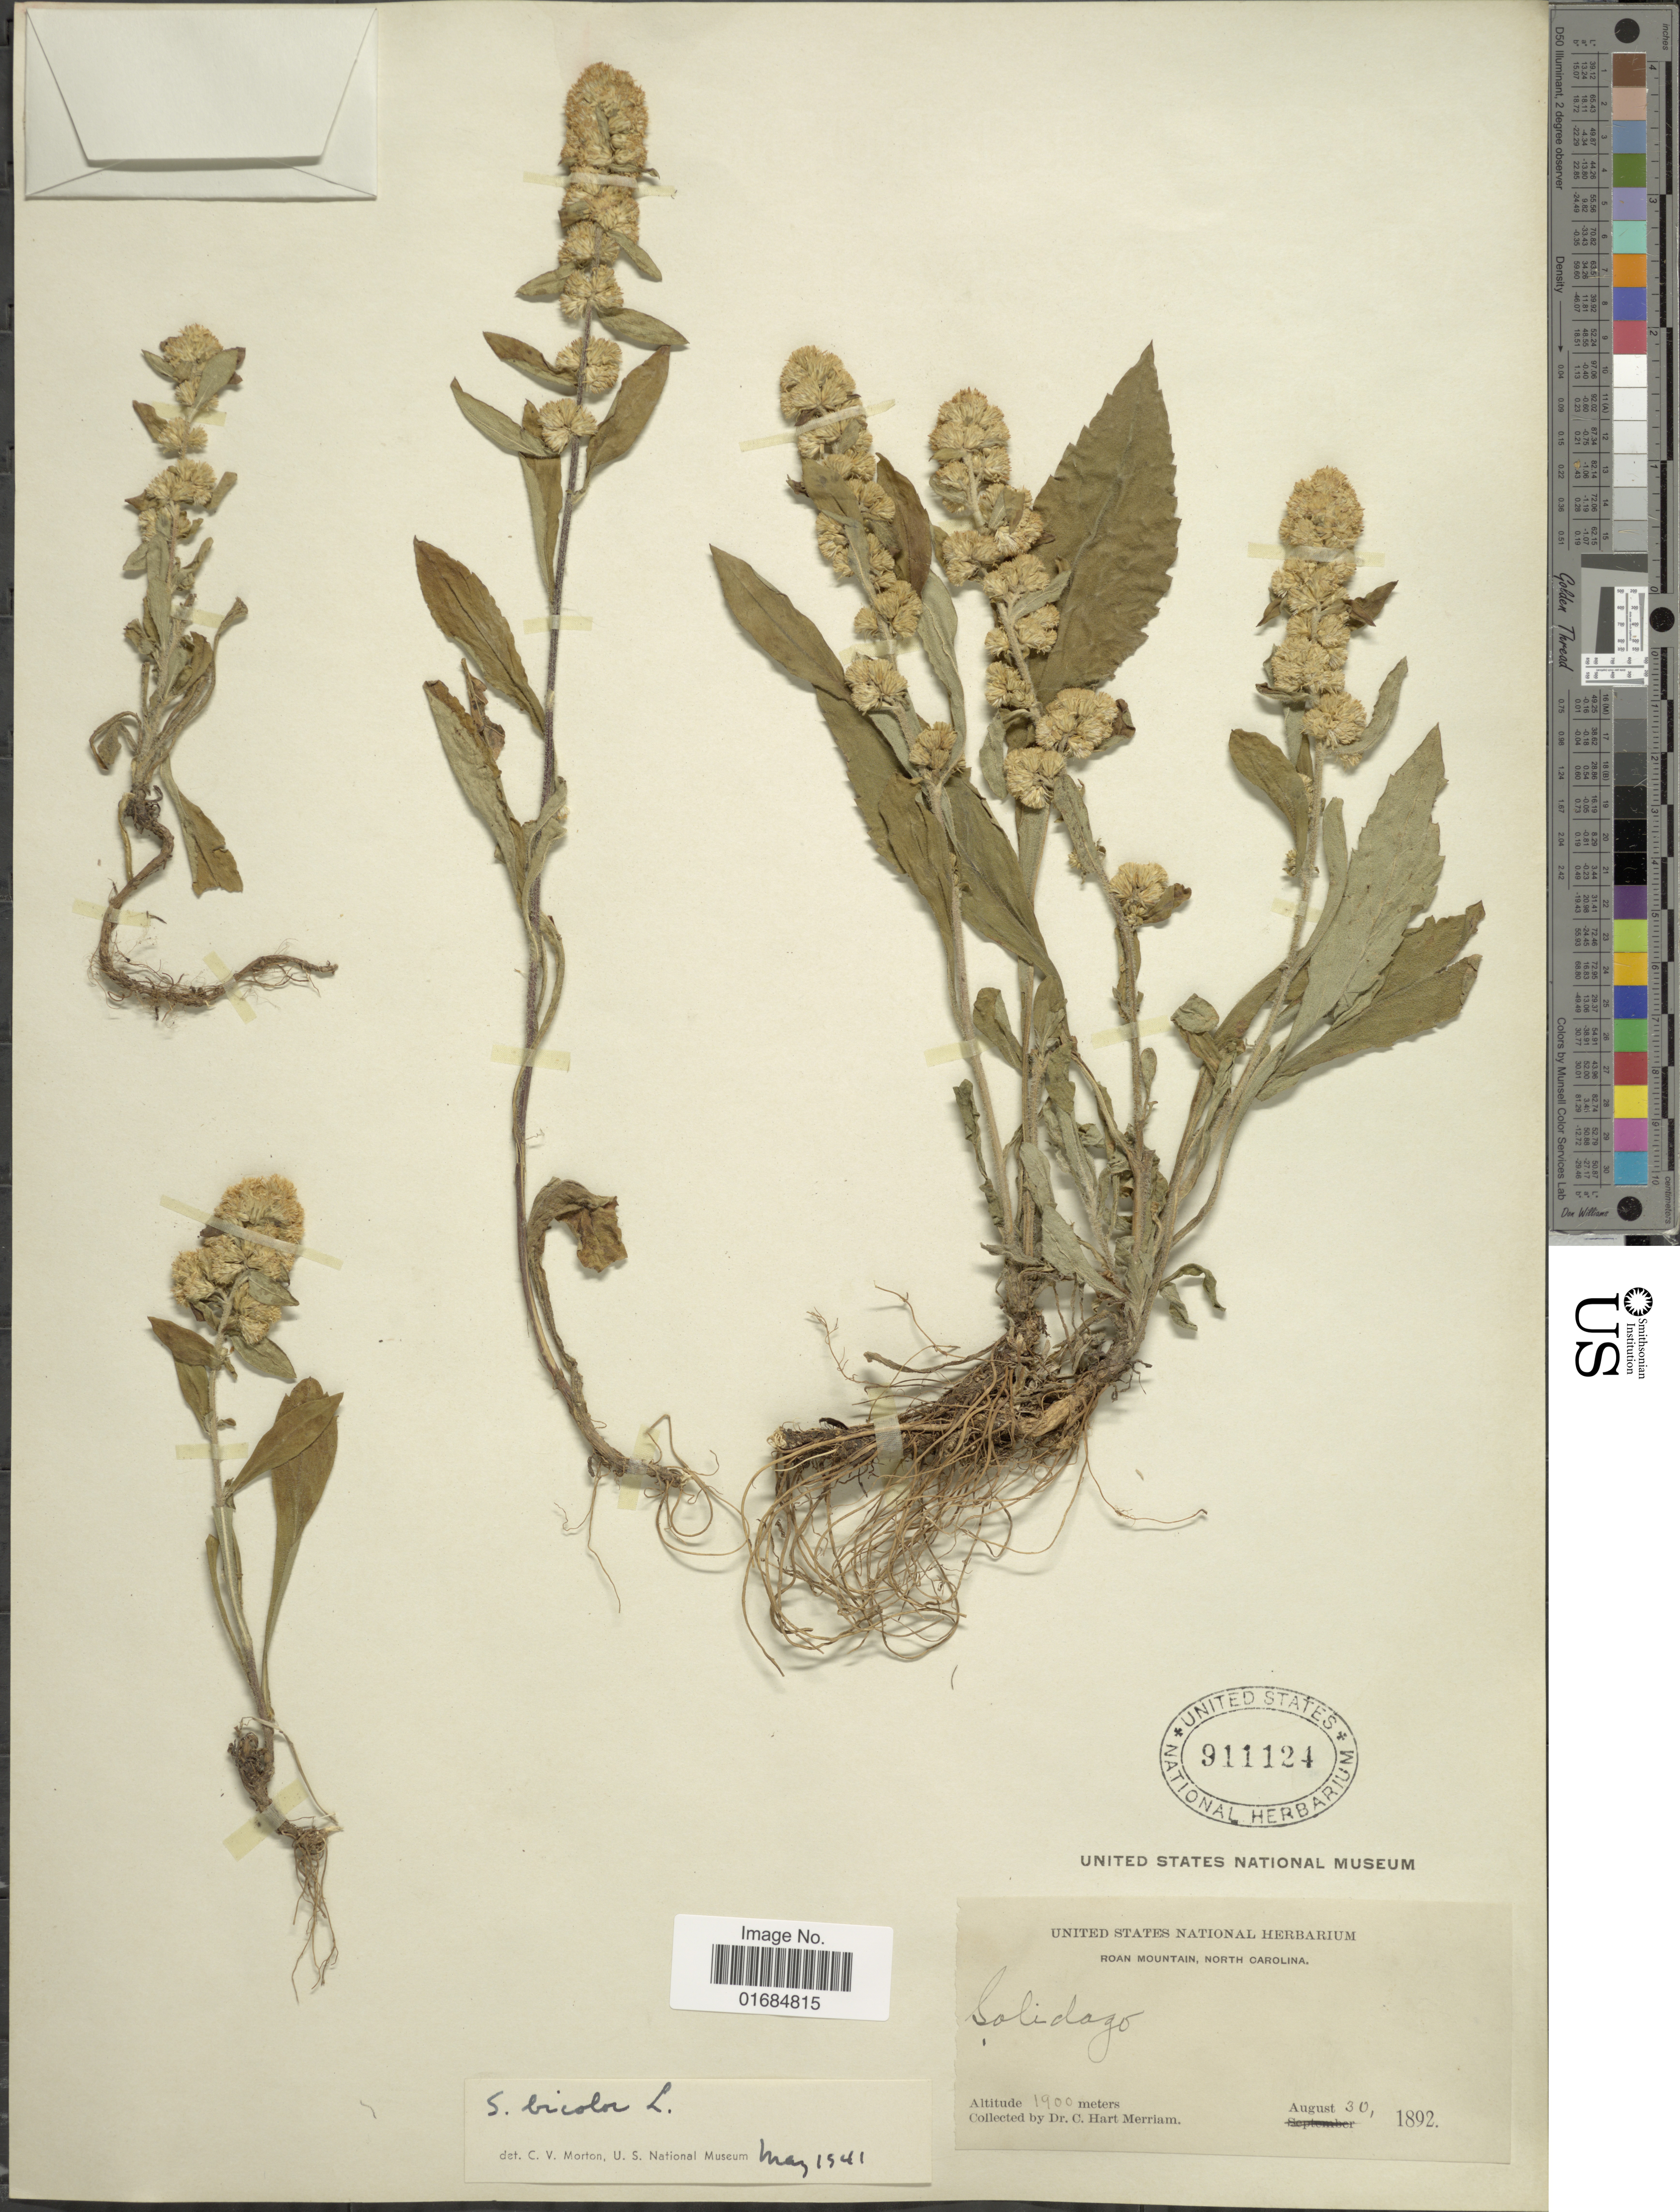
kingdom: Plantae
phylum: Tracheophyta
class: Magnoliopsida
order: Asterales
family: Asteraceae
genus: Solidago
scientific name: Solidago bicolor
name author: L.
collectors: C. Merriam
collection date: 1892-08-30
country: United States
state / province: North Carolina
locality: Roan Mountain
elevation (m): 1900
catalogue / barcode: US 911124